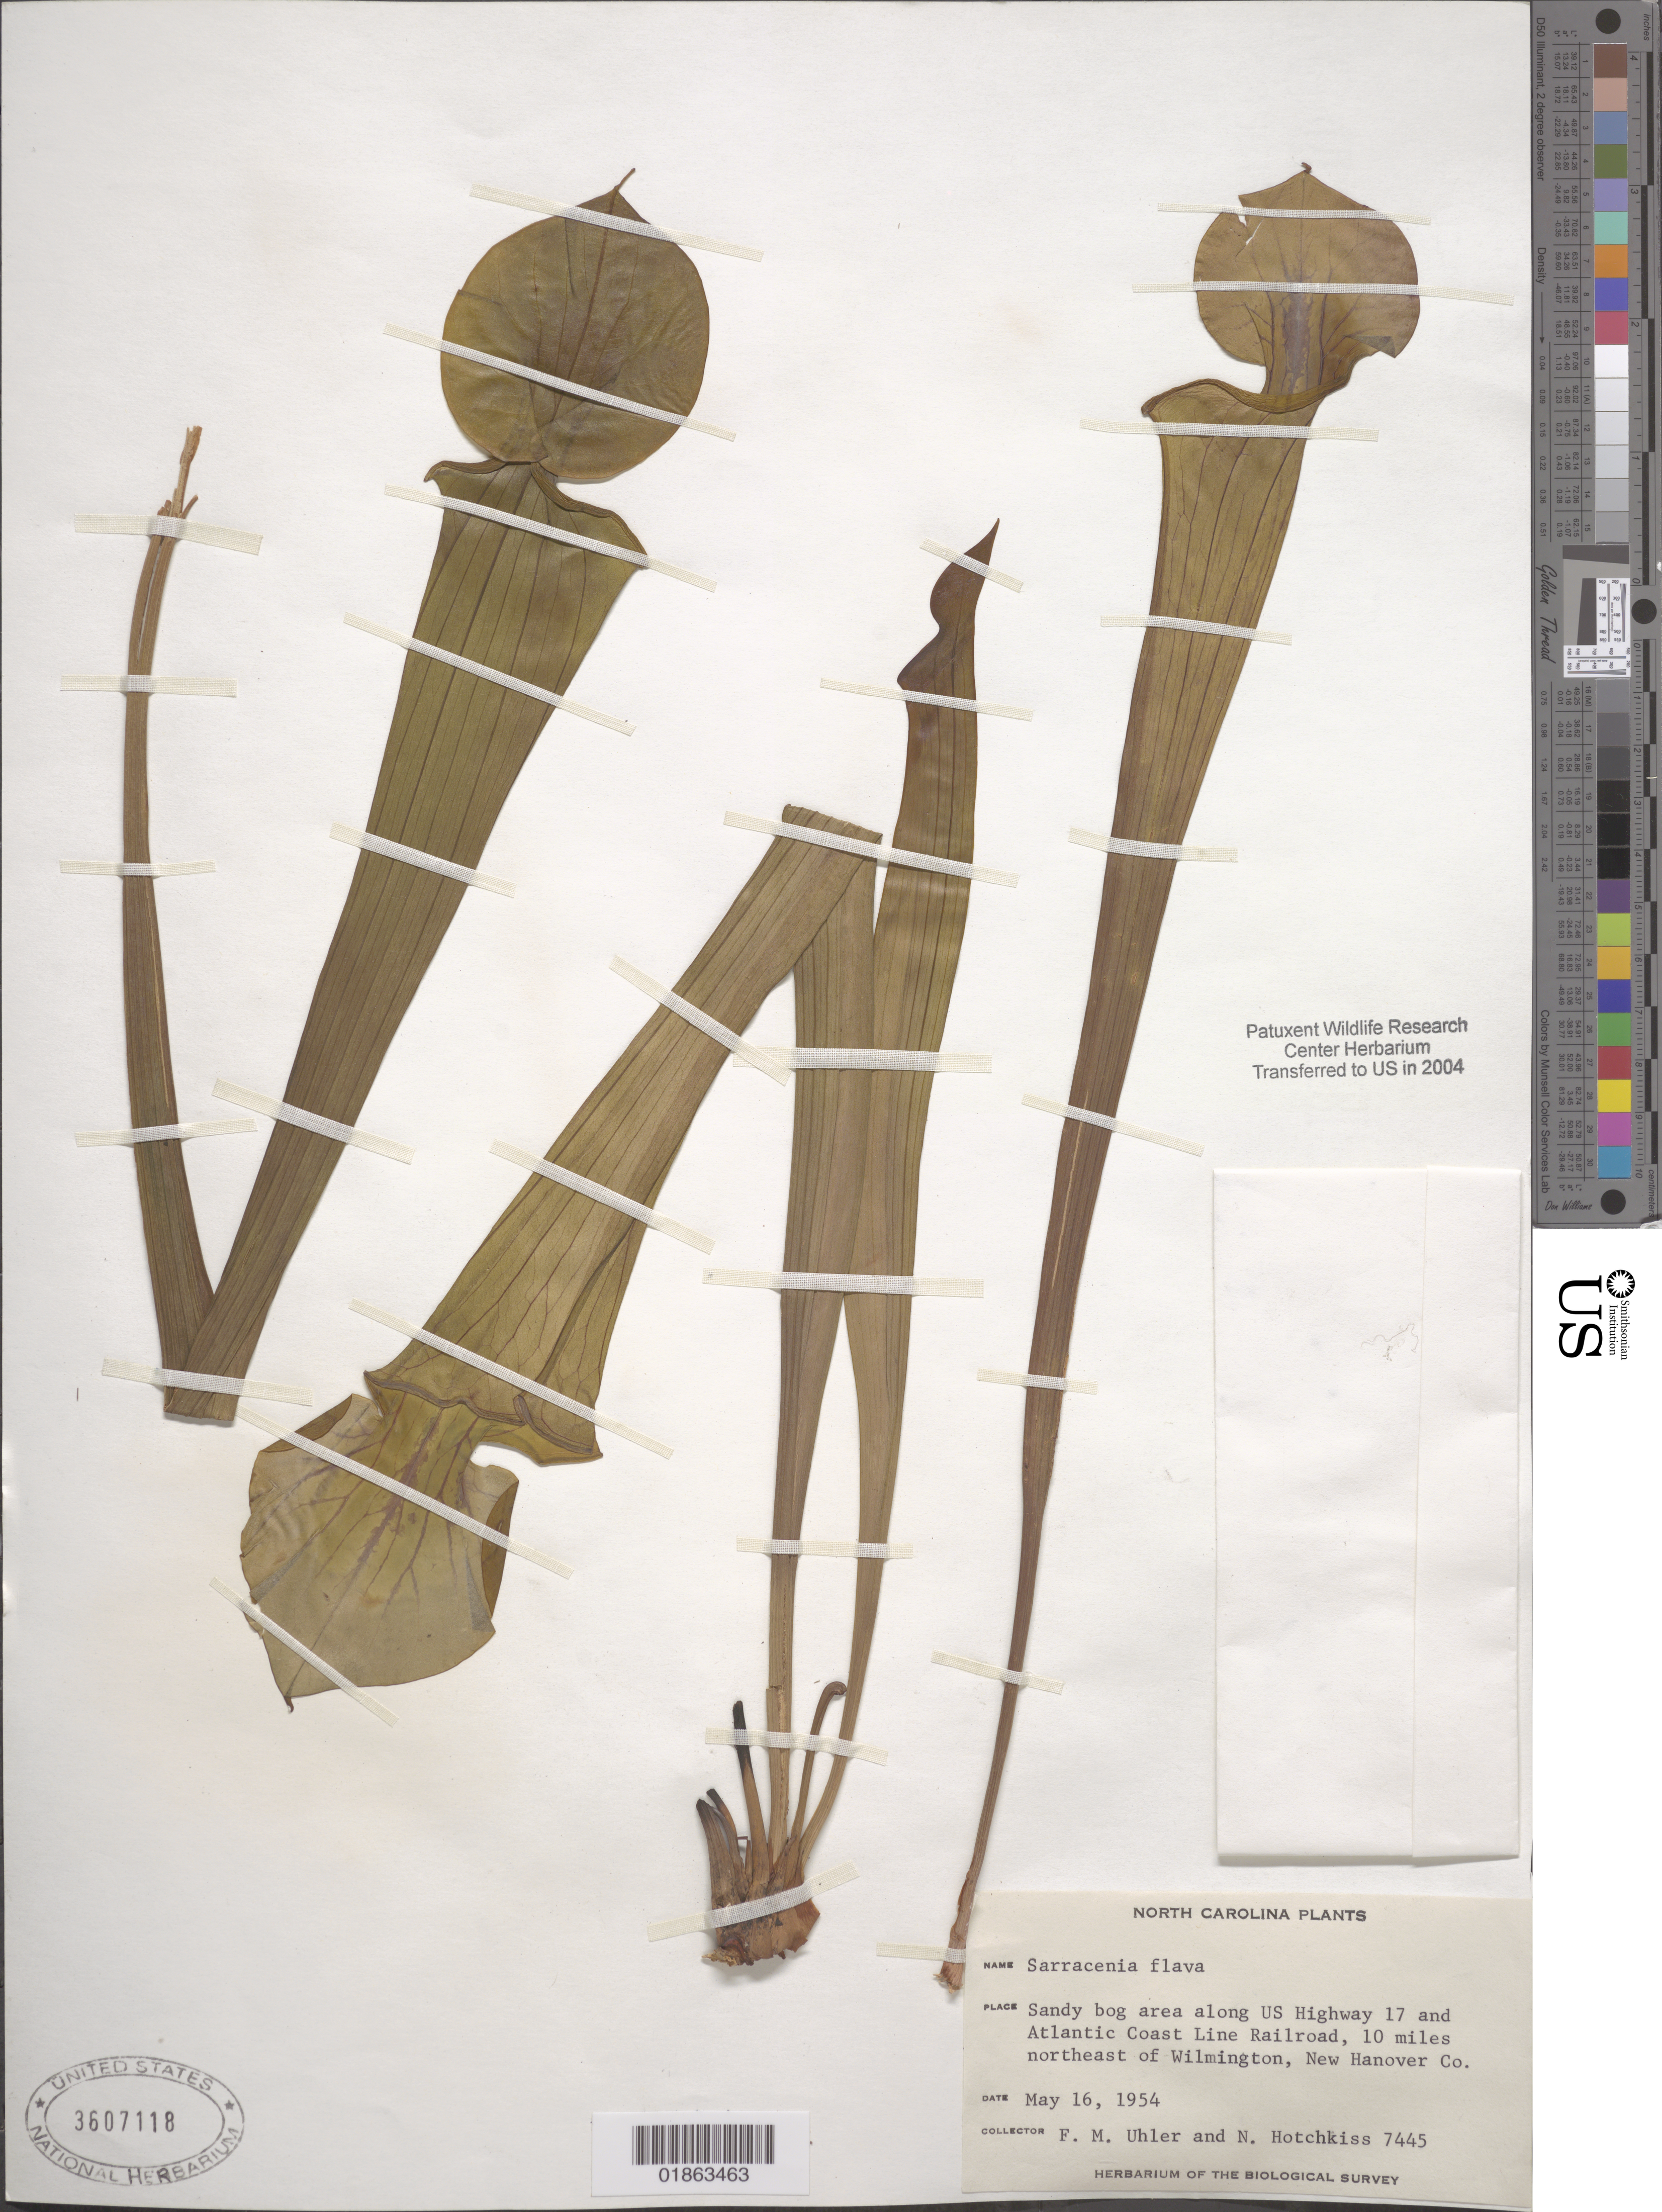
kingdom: Plantae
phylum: Tracheophyta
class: Magnoliopsida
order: Ericales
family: Sarraceniaceae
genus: Sarracenia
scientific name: Sarracenia flava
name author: L.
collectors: F. M. Uhler & N. Hotchkiss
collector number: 7445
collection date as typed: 16 May 1954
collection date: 1954-05-16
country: United States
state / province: North Carolina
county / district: New Hanover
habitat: Sandy bog area.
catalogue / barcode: US 3607118